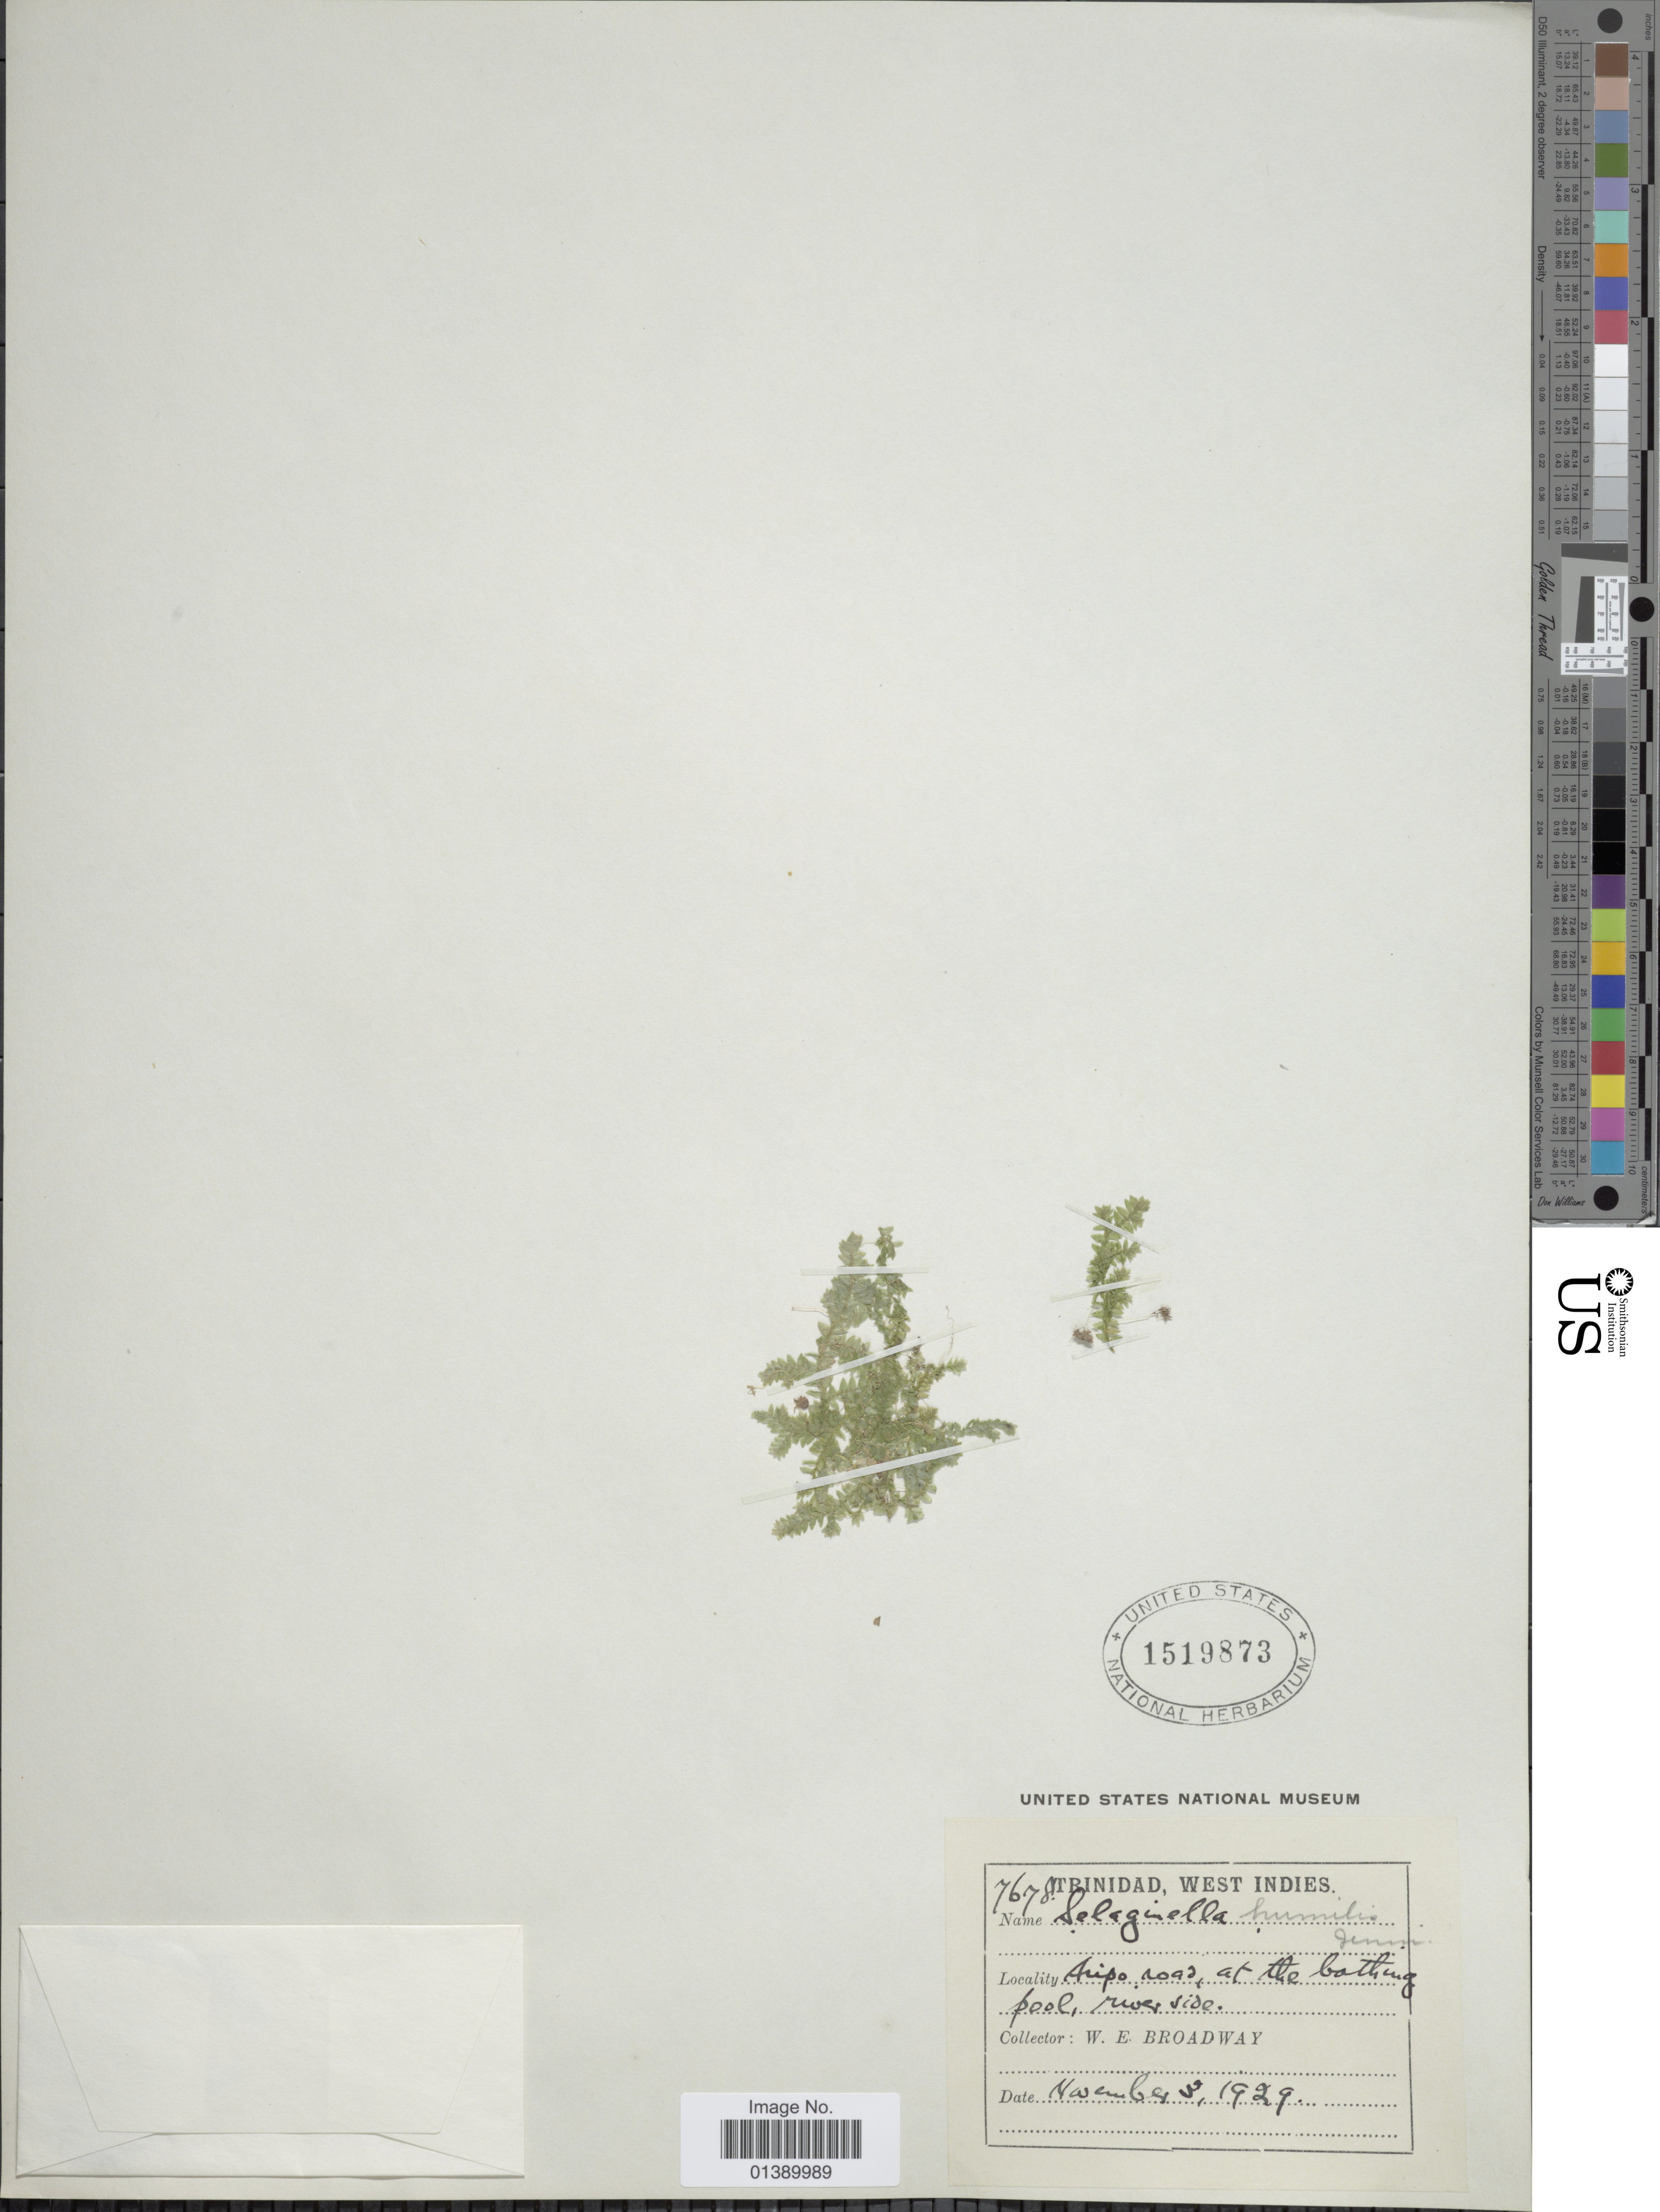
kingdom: Plantae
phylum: Tracheophyta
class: Lycopodiopsida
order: Selaginellales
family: Selaginellaceae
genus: Selaginella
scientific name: Selaginella trifurcata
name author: Baker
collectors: W. E. Broadway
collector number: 7678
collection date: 1929-11-03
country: Trinidad and Tobago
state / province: Trinidad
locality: West Indies, Aripo road, at the bathing pool, riverside.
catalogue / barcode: US 1519873